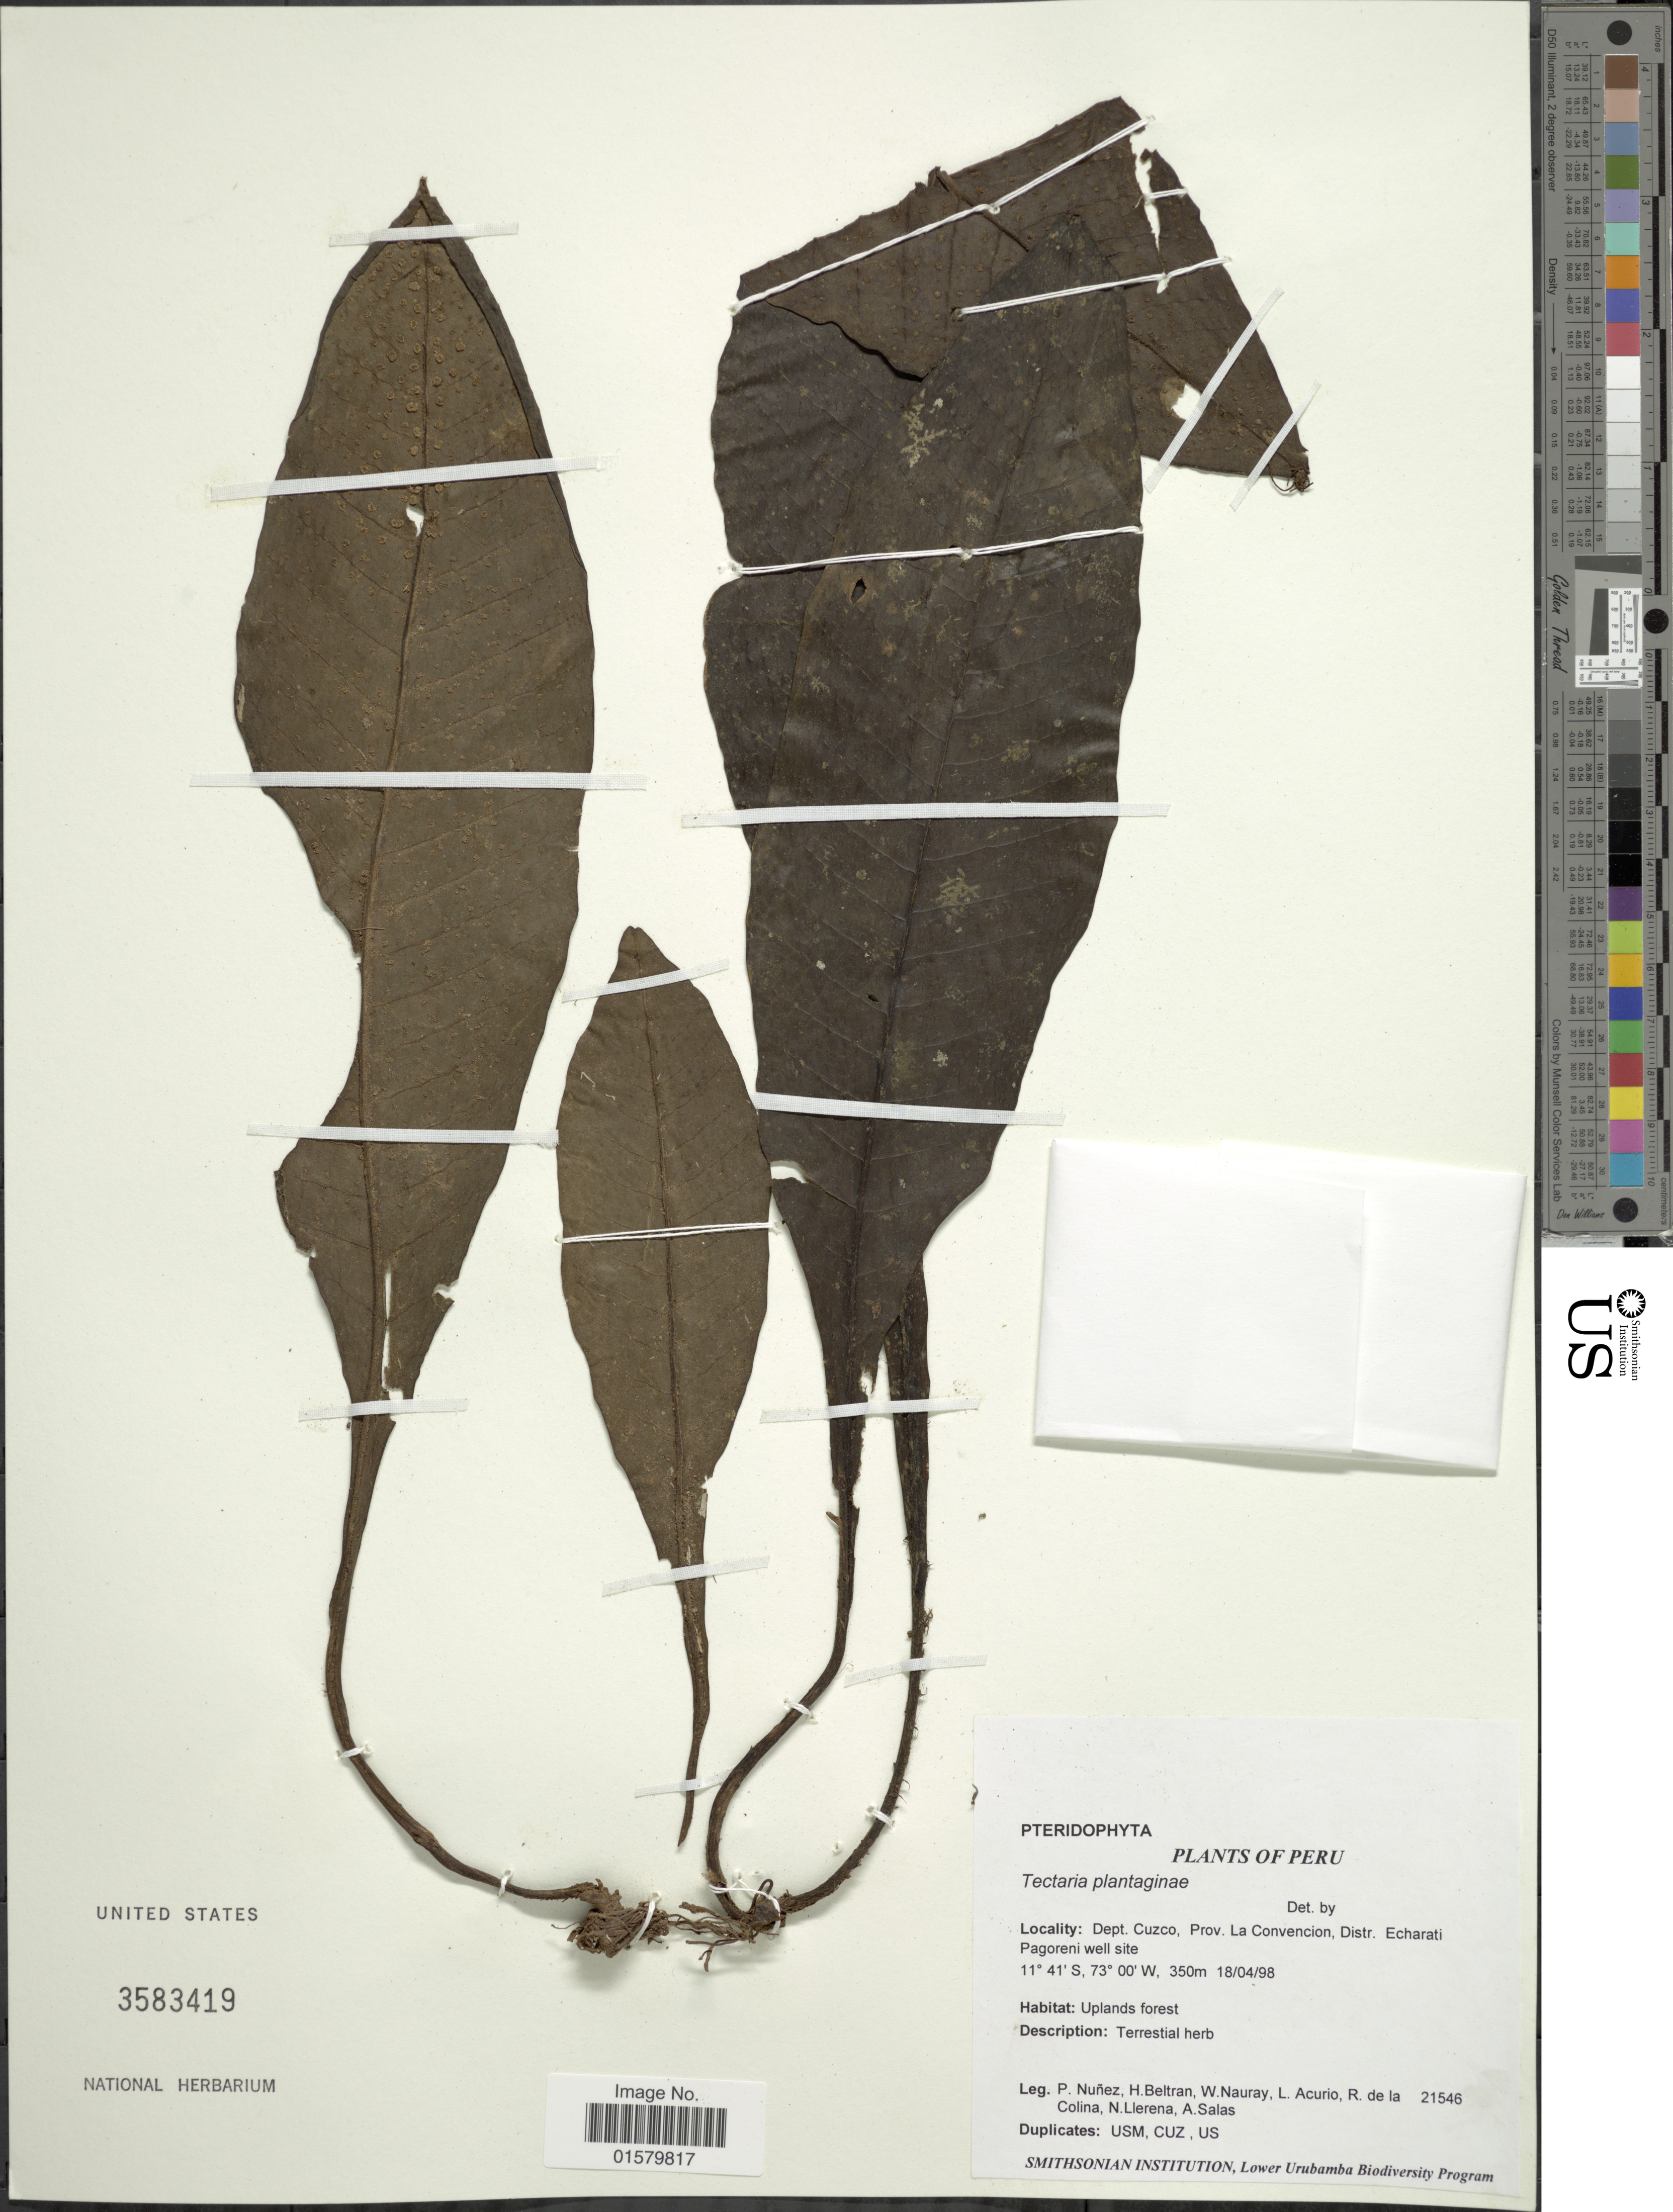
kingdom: Plantae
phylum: Tracheophyta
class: Polypodiopsida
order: Polypodiales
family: Tectariaceae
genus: Tectaria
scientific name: Tectaria plantaginea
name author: (Jacq.) Maxon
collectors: P. Nuñez V., H. Beltran, W. Nauray, L. Acurio & et al.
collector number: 21546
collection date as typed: Transcribed d/m/y: 18/4/98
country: Peru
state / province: Cusco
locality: Dept. Cuzco, Prov. La Convencion, Distr. Echarati Pagoreni well site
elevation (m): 350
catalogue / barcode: US 3583419